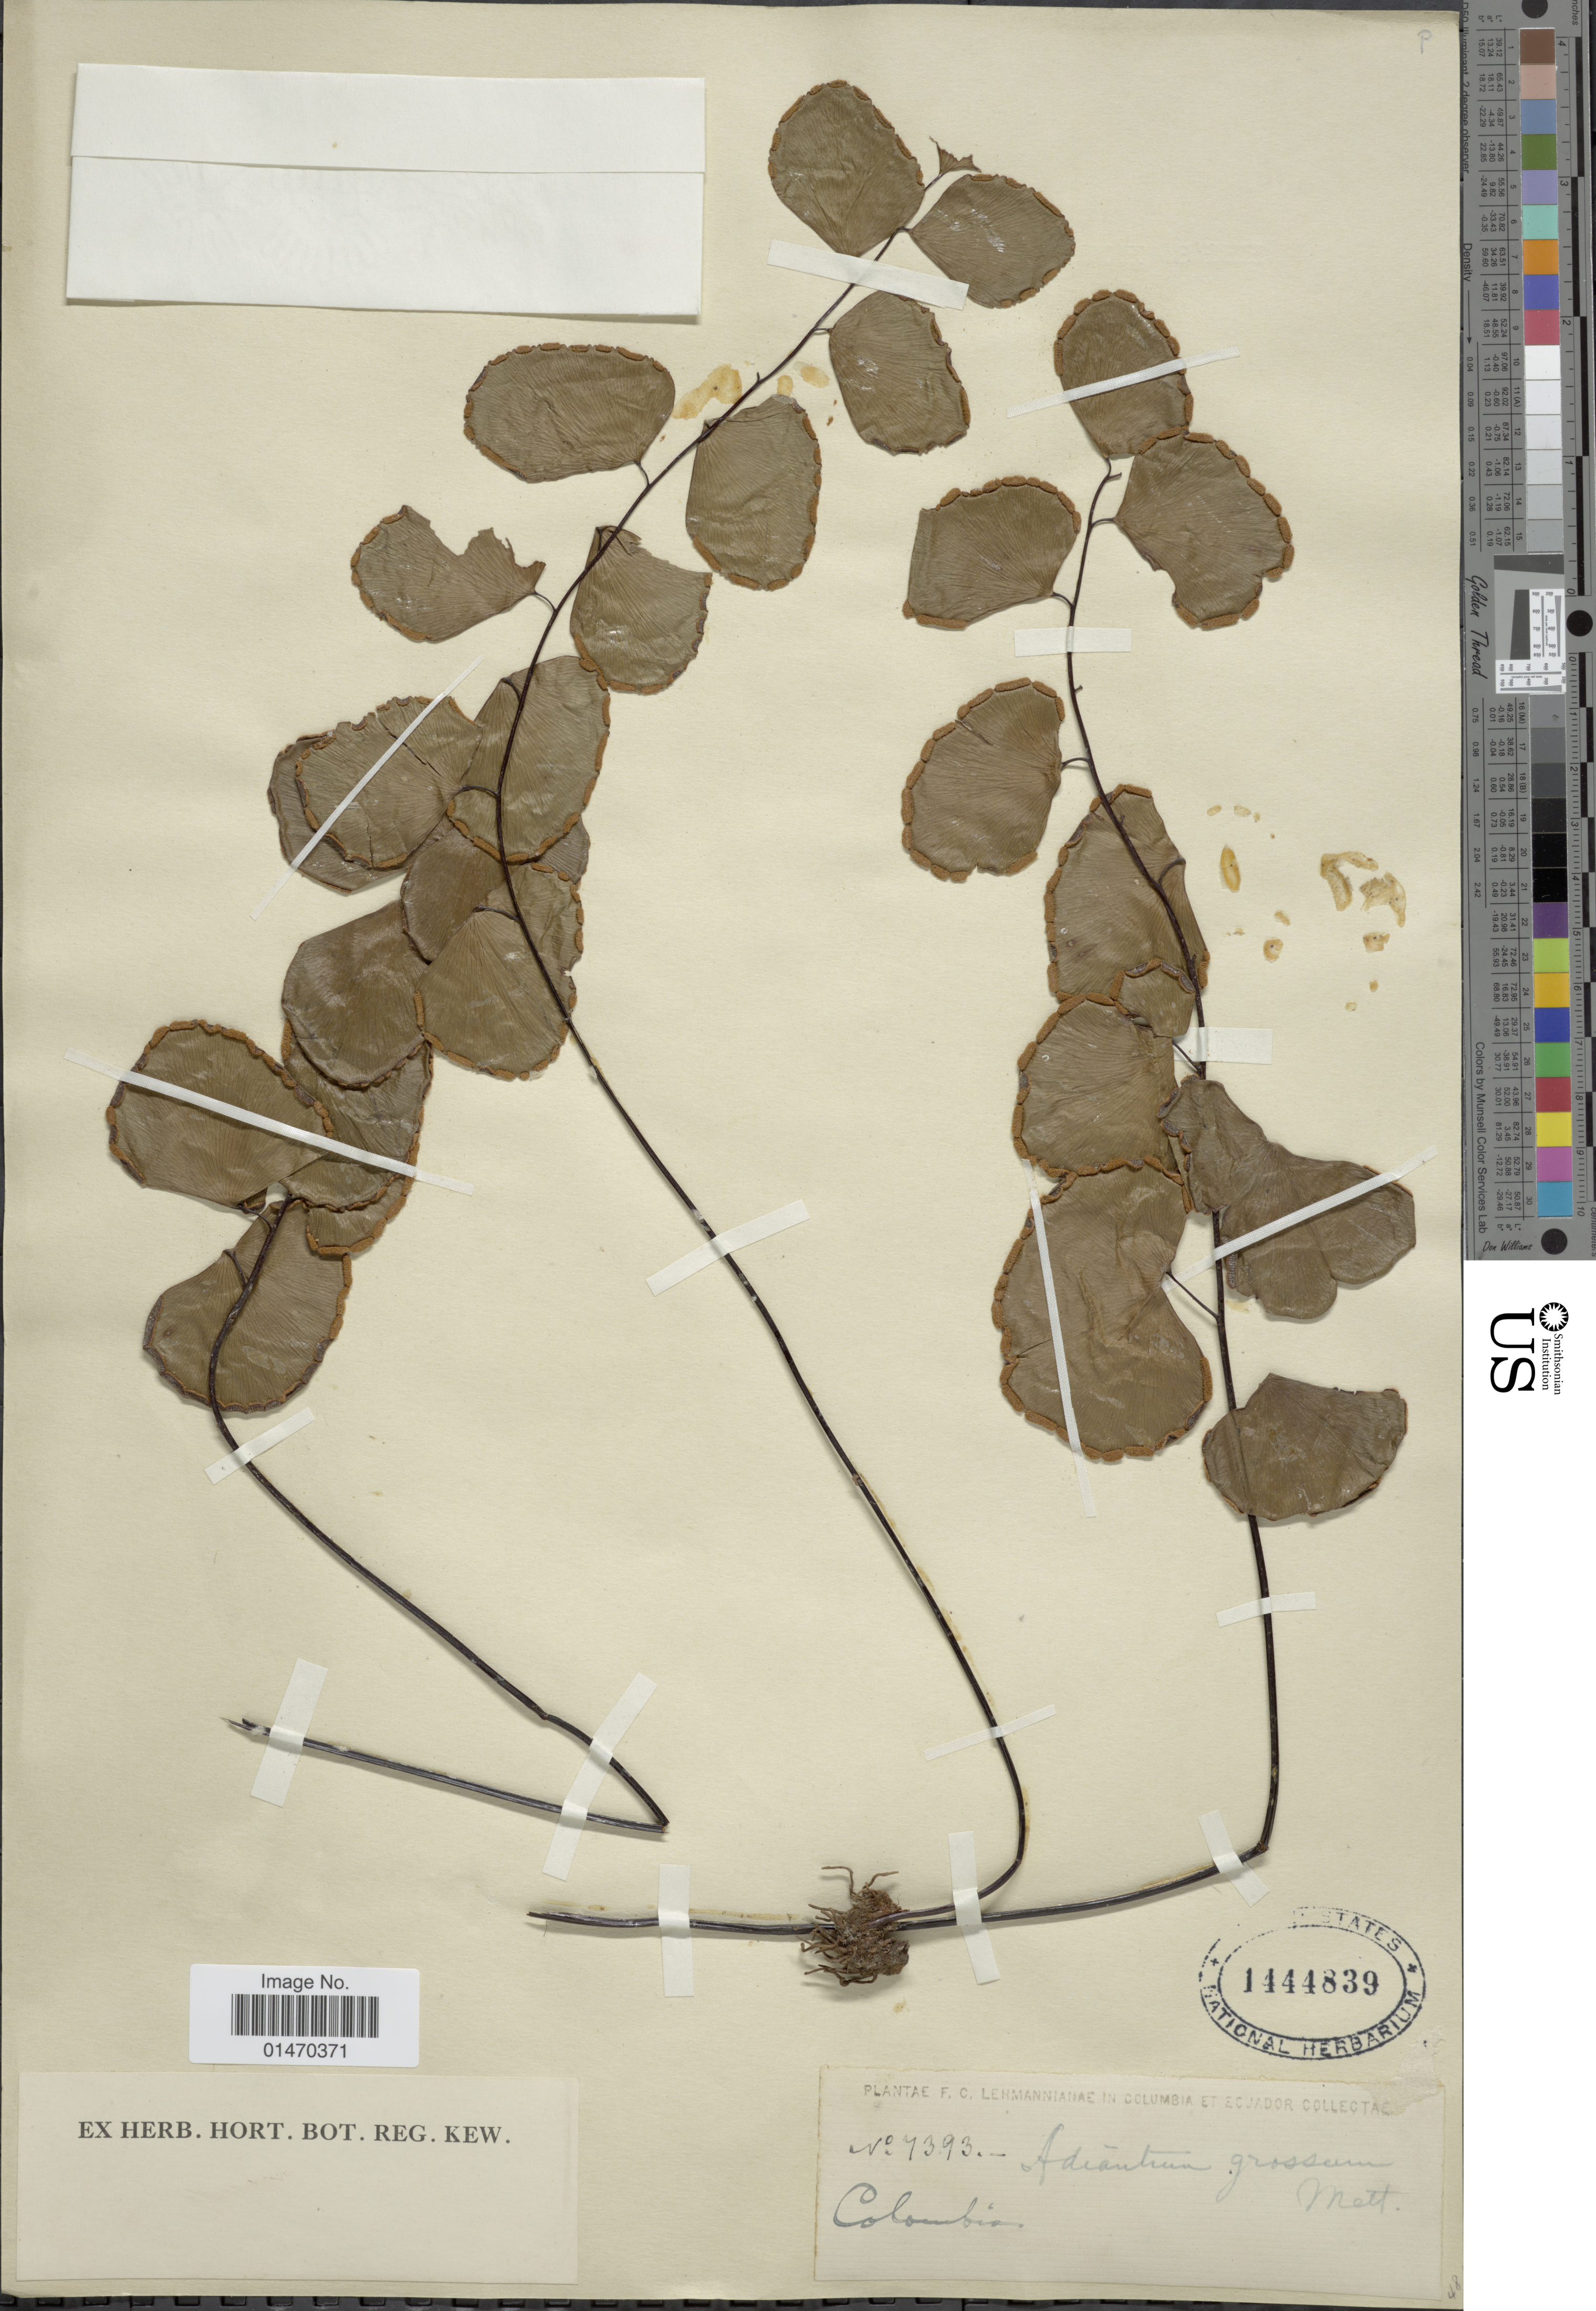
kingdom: Plantae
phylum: Tracheophyta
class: Polypodiopsida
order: Polypodiales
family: Pteridaceae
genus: Adiantum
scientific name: Adiantum grossum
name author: Mett.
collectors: F. C. Lehmann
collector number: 7393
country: Colombia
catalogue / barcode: US 1444839